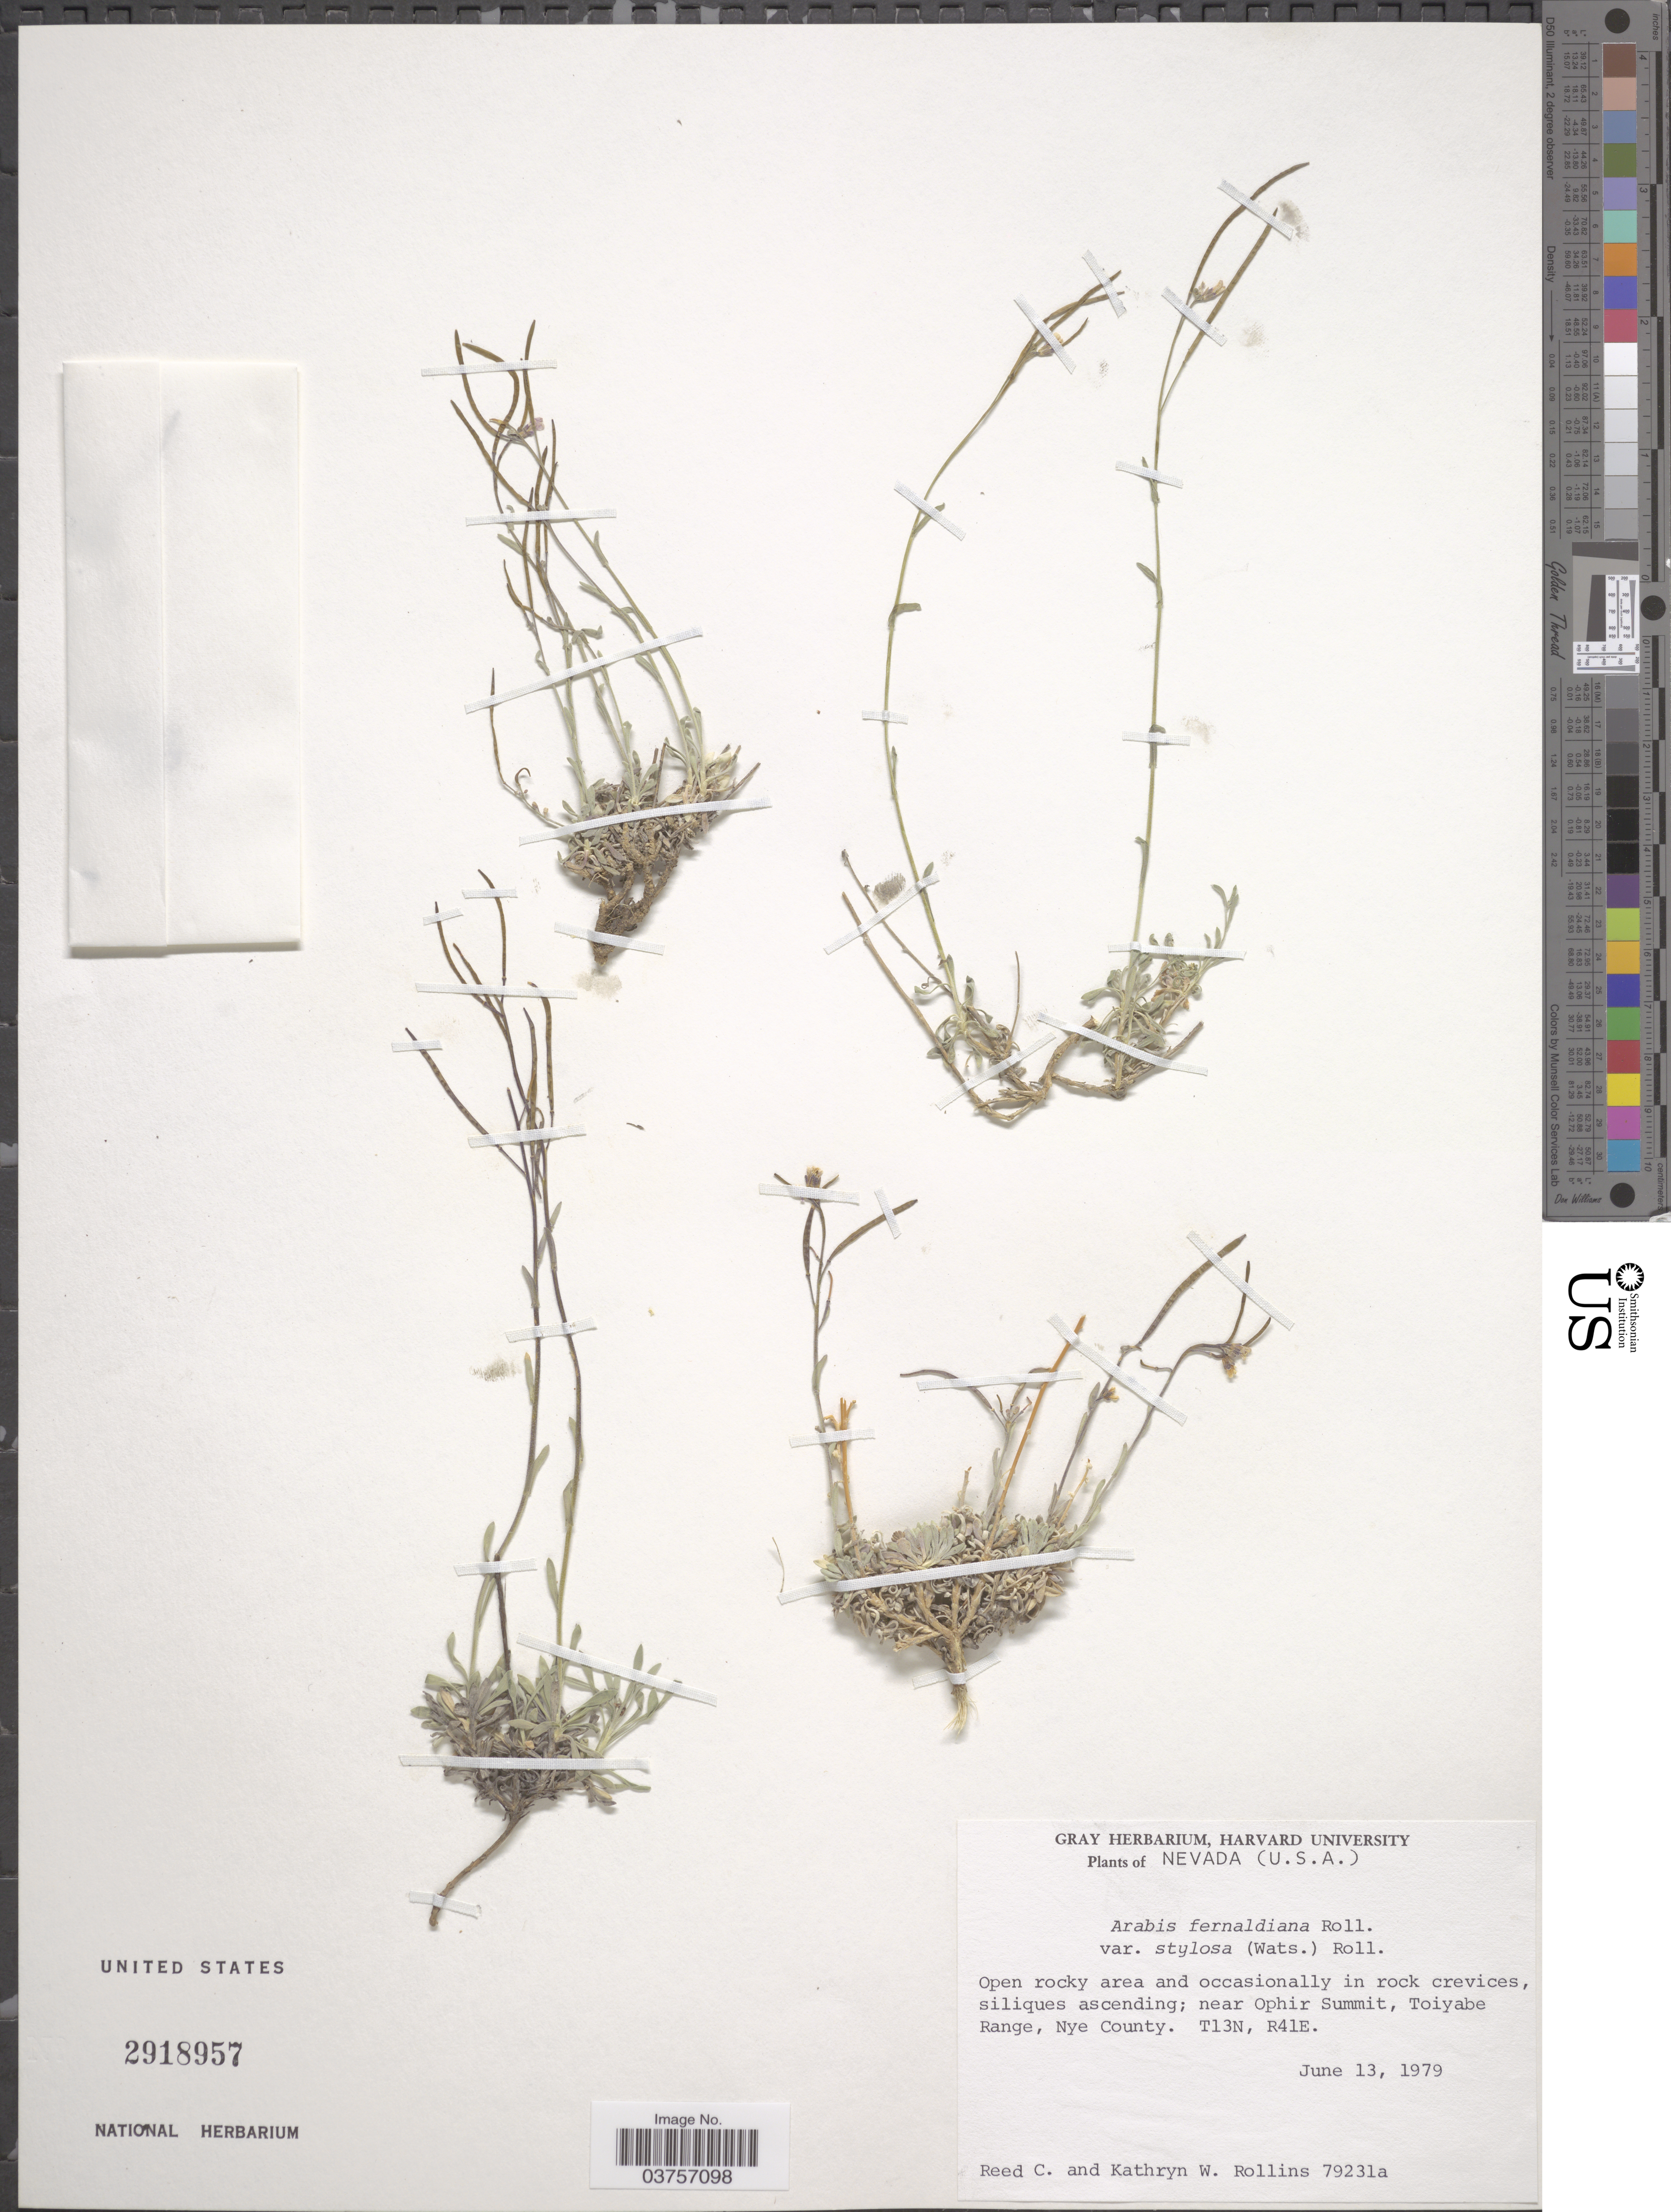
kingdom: Plantae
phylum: Tracheophyta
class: Magnoliopsida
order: Brassicales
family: Brassicaceae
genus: Arabis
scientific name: Arabis fernaldiana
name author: Rollins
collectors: R. C. Rollins & K. W. Rollins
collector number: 79231a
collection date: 1979-06-13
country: United States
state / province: Nevada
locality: Near Ophir Summit, Toiyabe Range, Nye County. T13N, R41E.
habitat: open rocky area and occasionally in rock crevices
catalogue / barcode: US 2918957